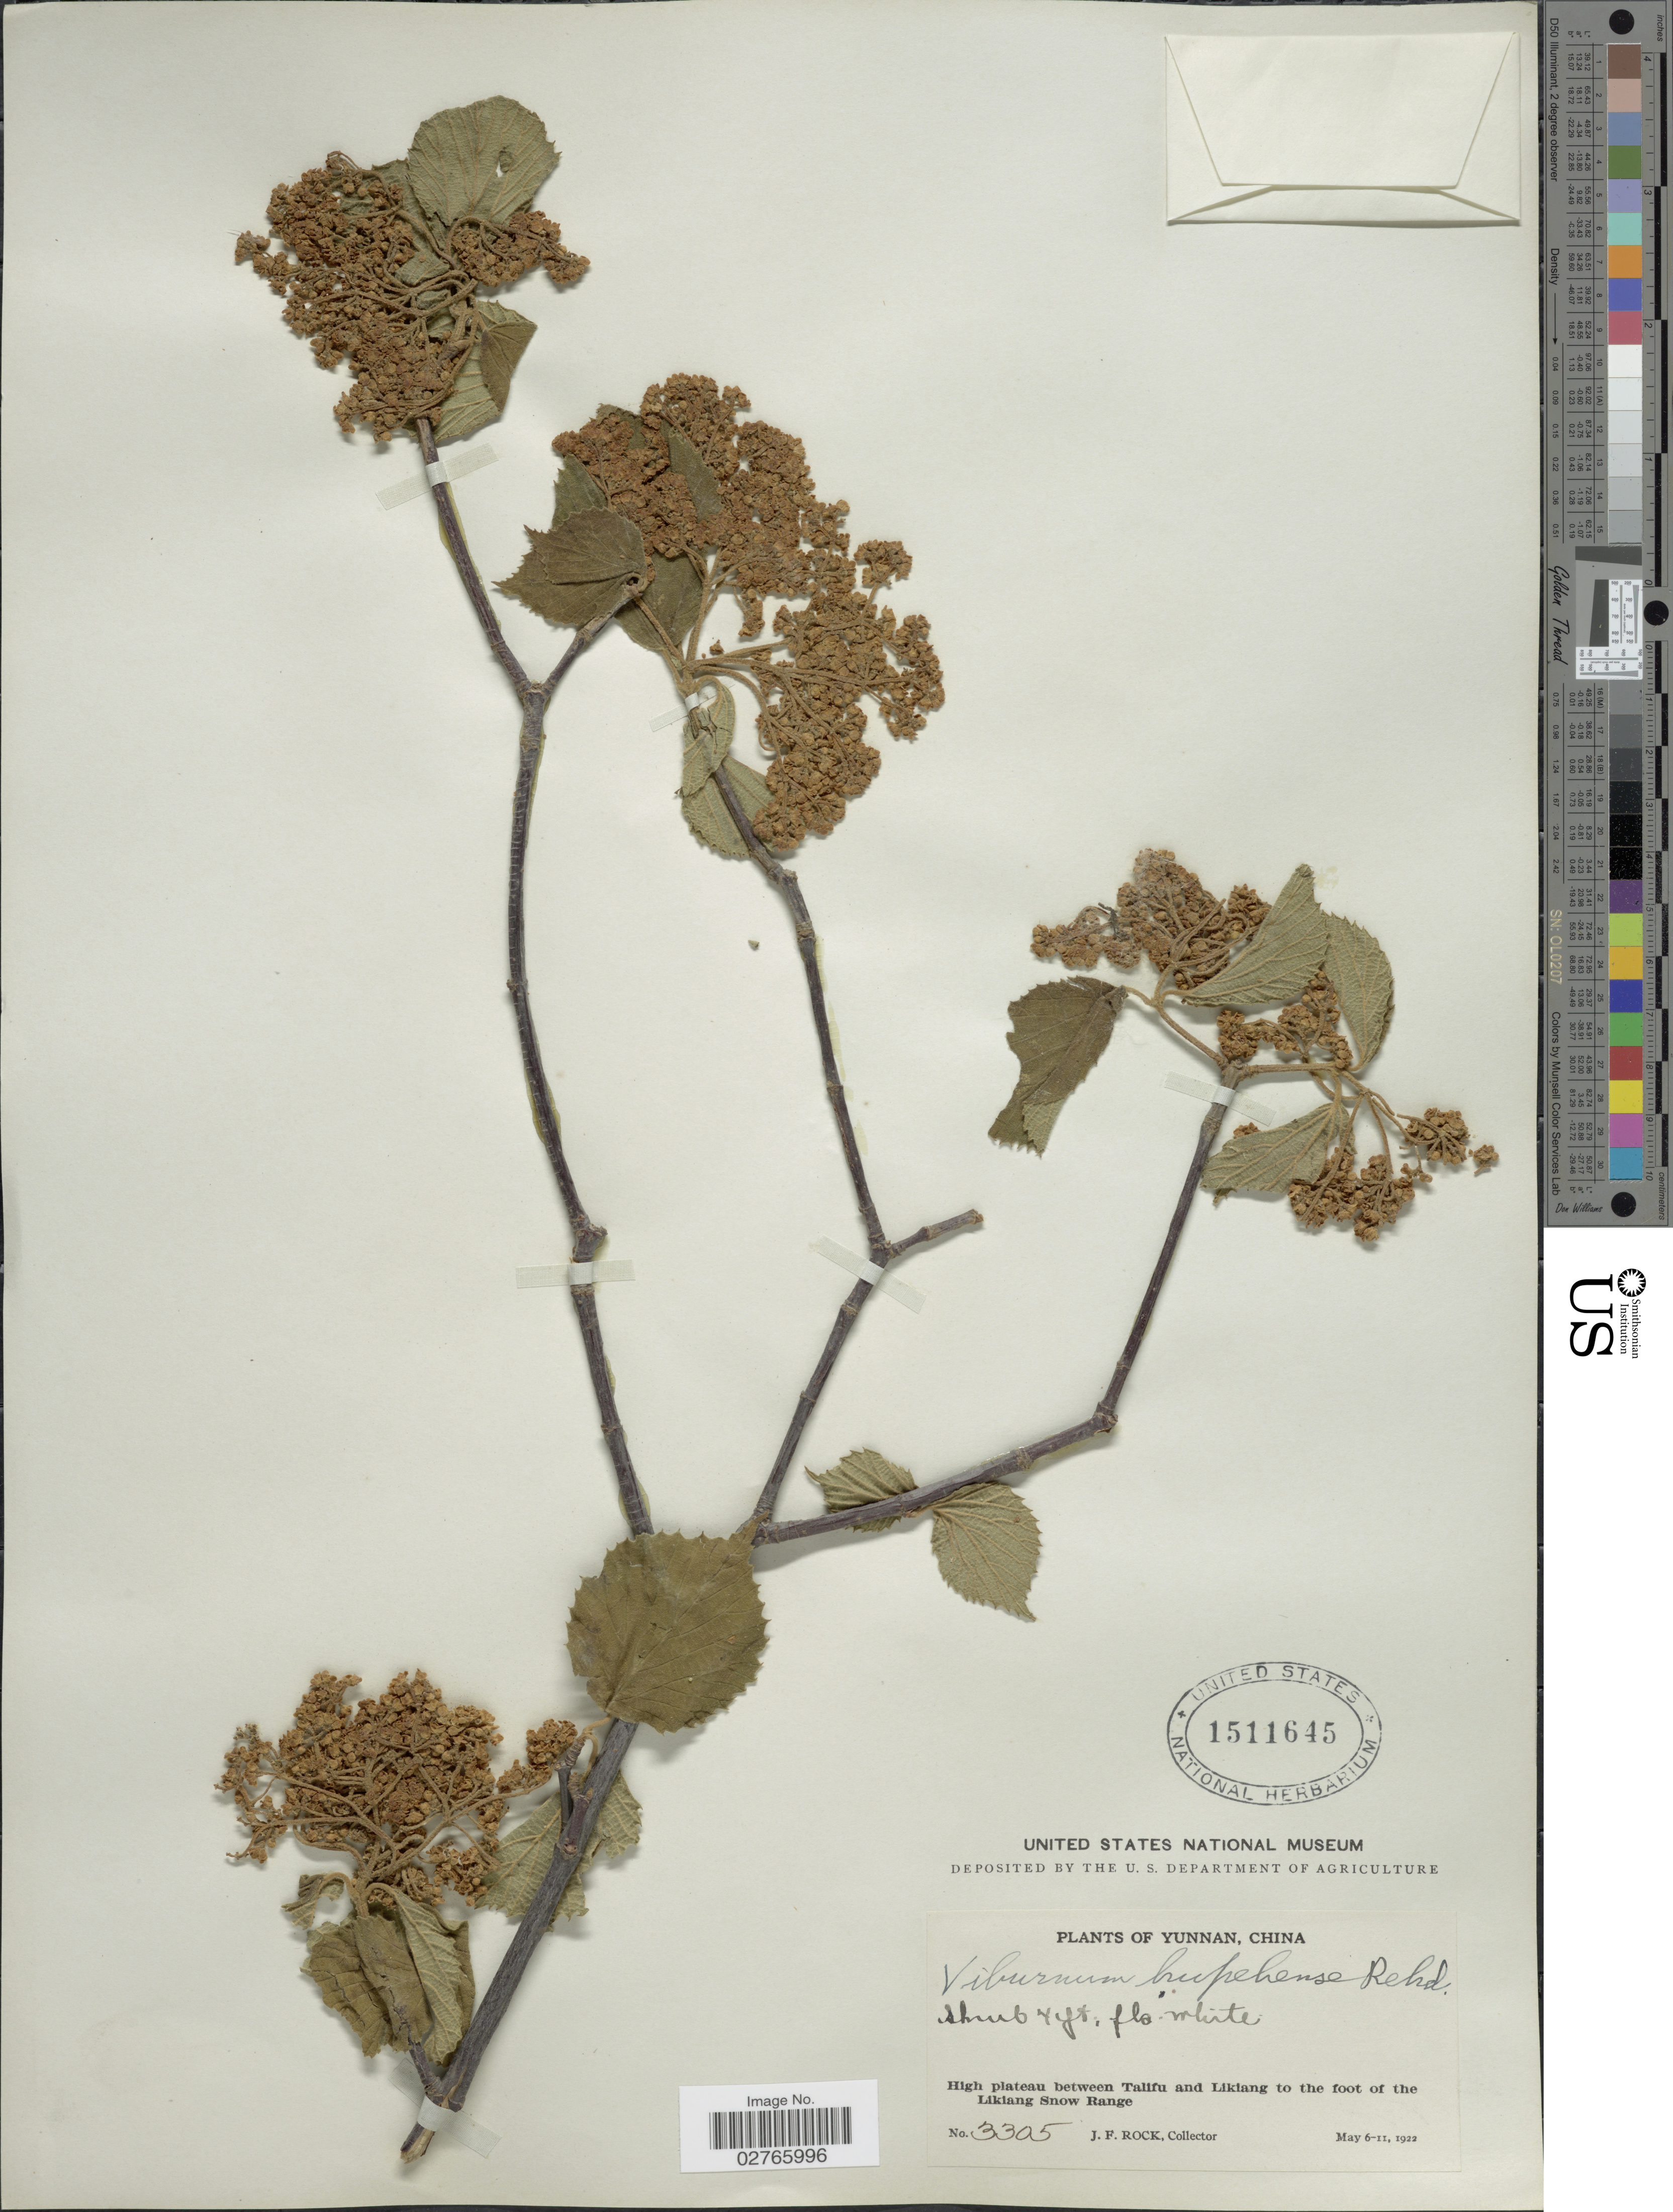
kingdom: Plantae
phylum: Tracheophyta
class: Magnoliopsida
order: Dipsacales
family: Viburnaceae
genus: Viburnum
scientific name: Viburnum hupehense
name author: Rehder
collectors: J. Rock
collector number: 3305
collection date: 1922-05-06/1922-05-11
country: China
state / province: Yunnan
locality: High plateau between Talifu and Likiang to the foot of the Likiang Snow Range.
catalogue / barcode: US 1511645